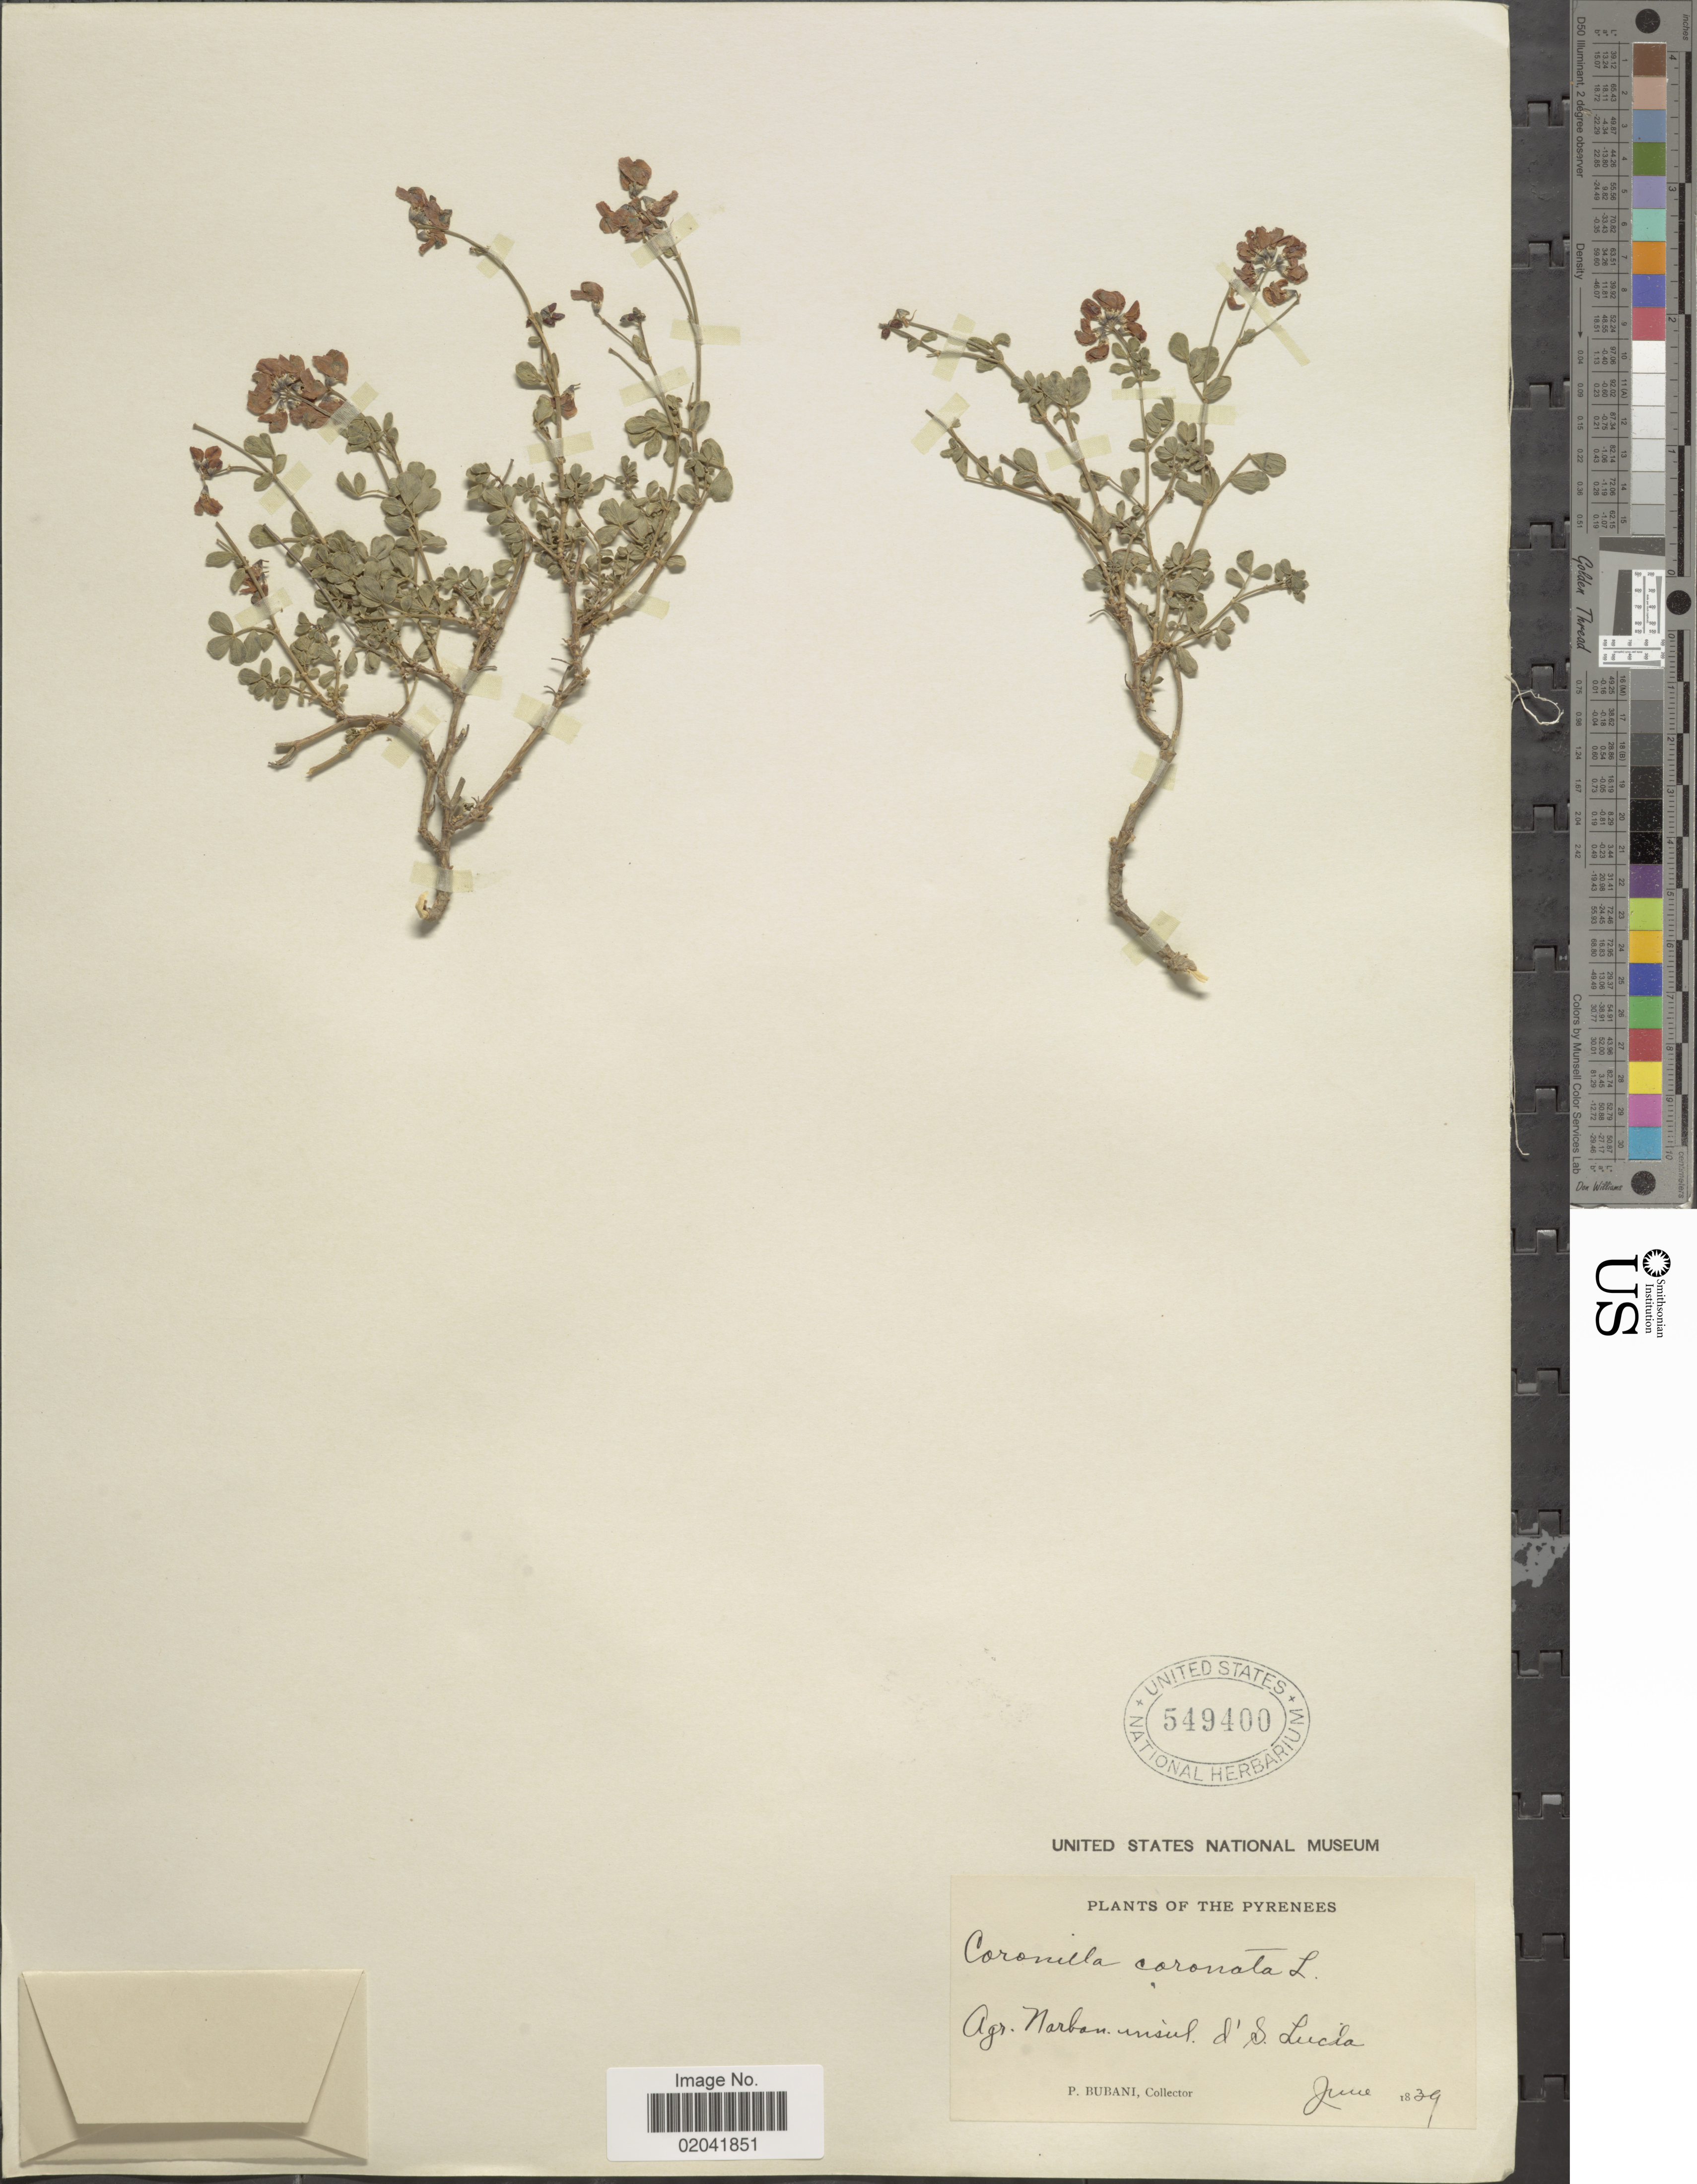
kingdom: Plantae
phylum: Tracheophyta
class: Magnoliopsida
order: Fabales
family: Fabaceae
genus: Coronilla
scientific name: Coronilla coronata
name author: L.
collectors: P. Bubani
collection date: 1839-06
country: France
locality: The Pyrenees. Agr. Narbon. insul. d'S. Lucia.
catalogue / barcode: US 549400